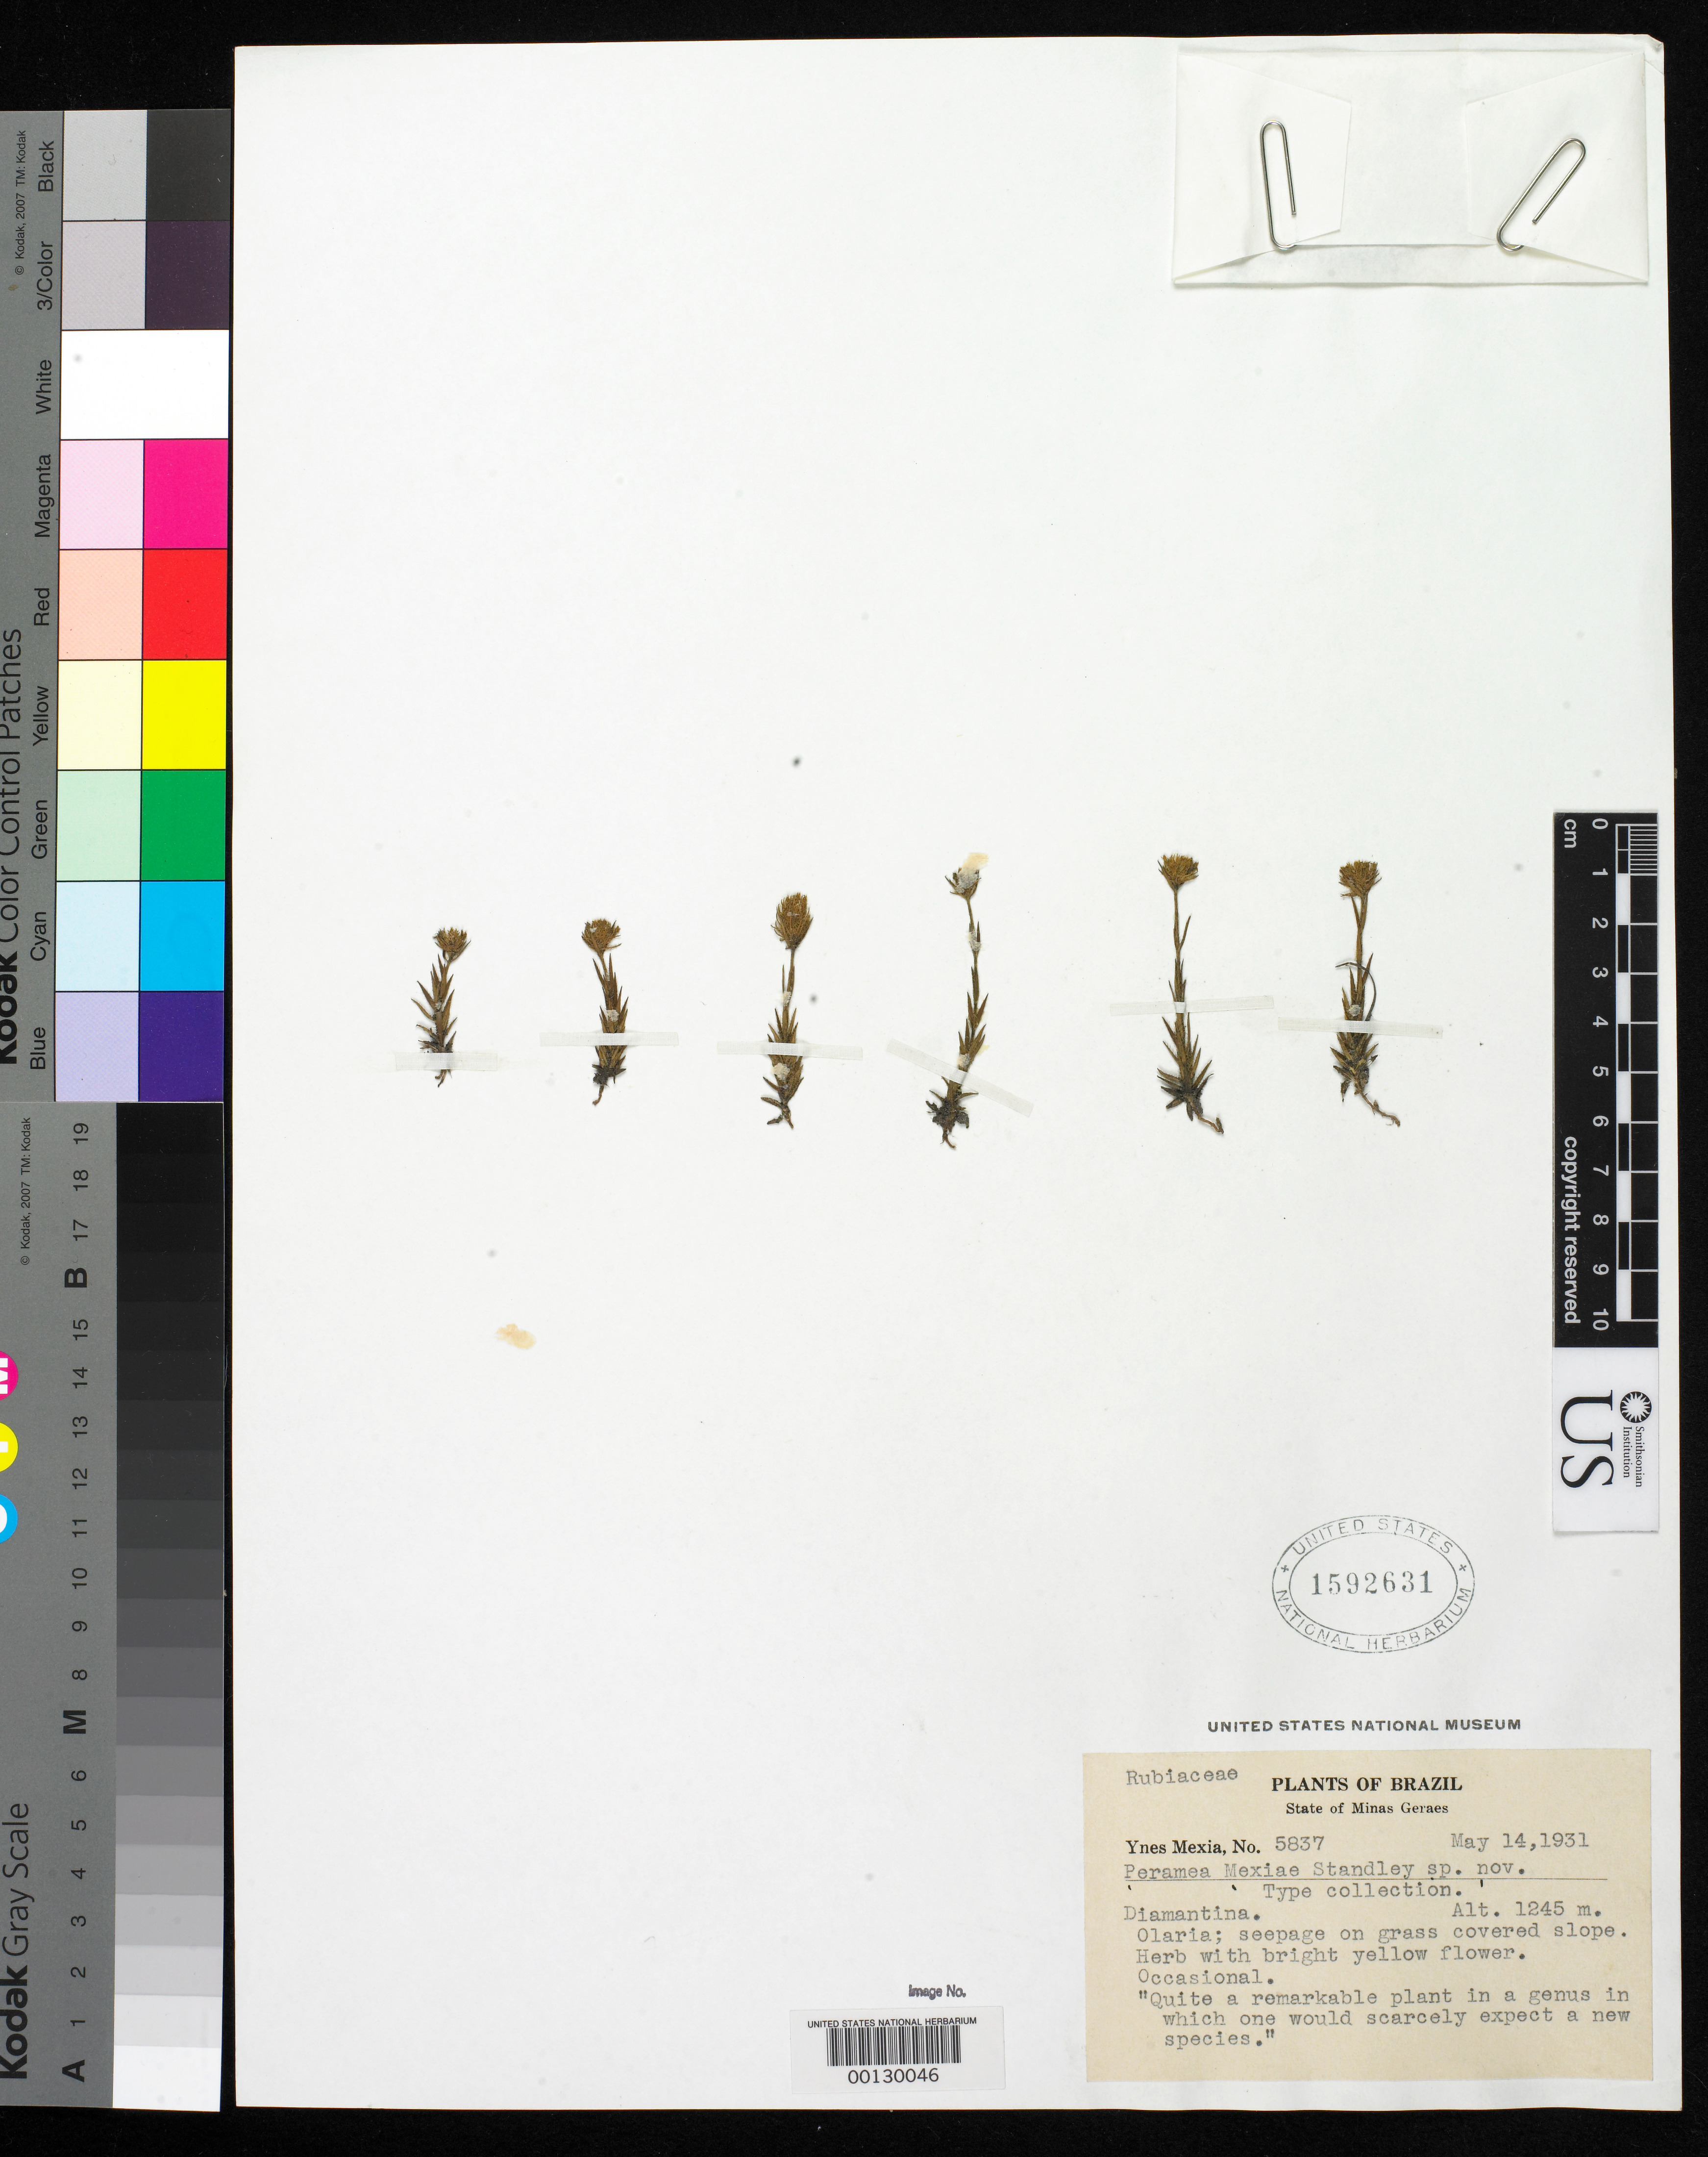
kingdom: Plantae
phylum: Tracheophyta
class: Magnoliopsida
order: Gentianales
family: Rubiaceae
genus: Perama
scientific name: Perama mexiae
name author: Standl. ex Steyerm.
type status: Isotype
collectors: Y. Mexia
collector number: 5837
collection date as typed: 14 May 1931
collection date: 1931-05-14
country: Brazil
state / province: Minas Gerais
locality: Diamantina.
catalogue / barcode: US 1592631